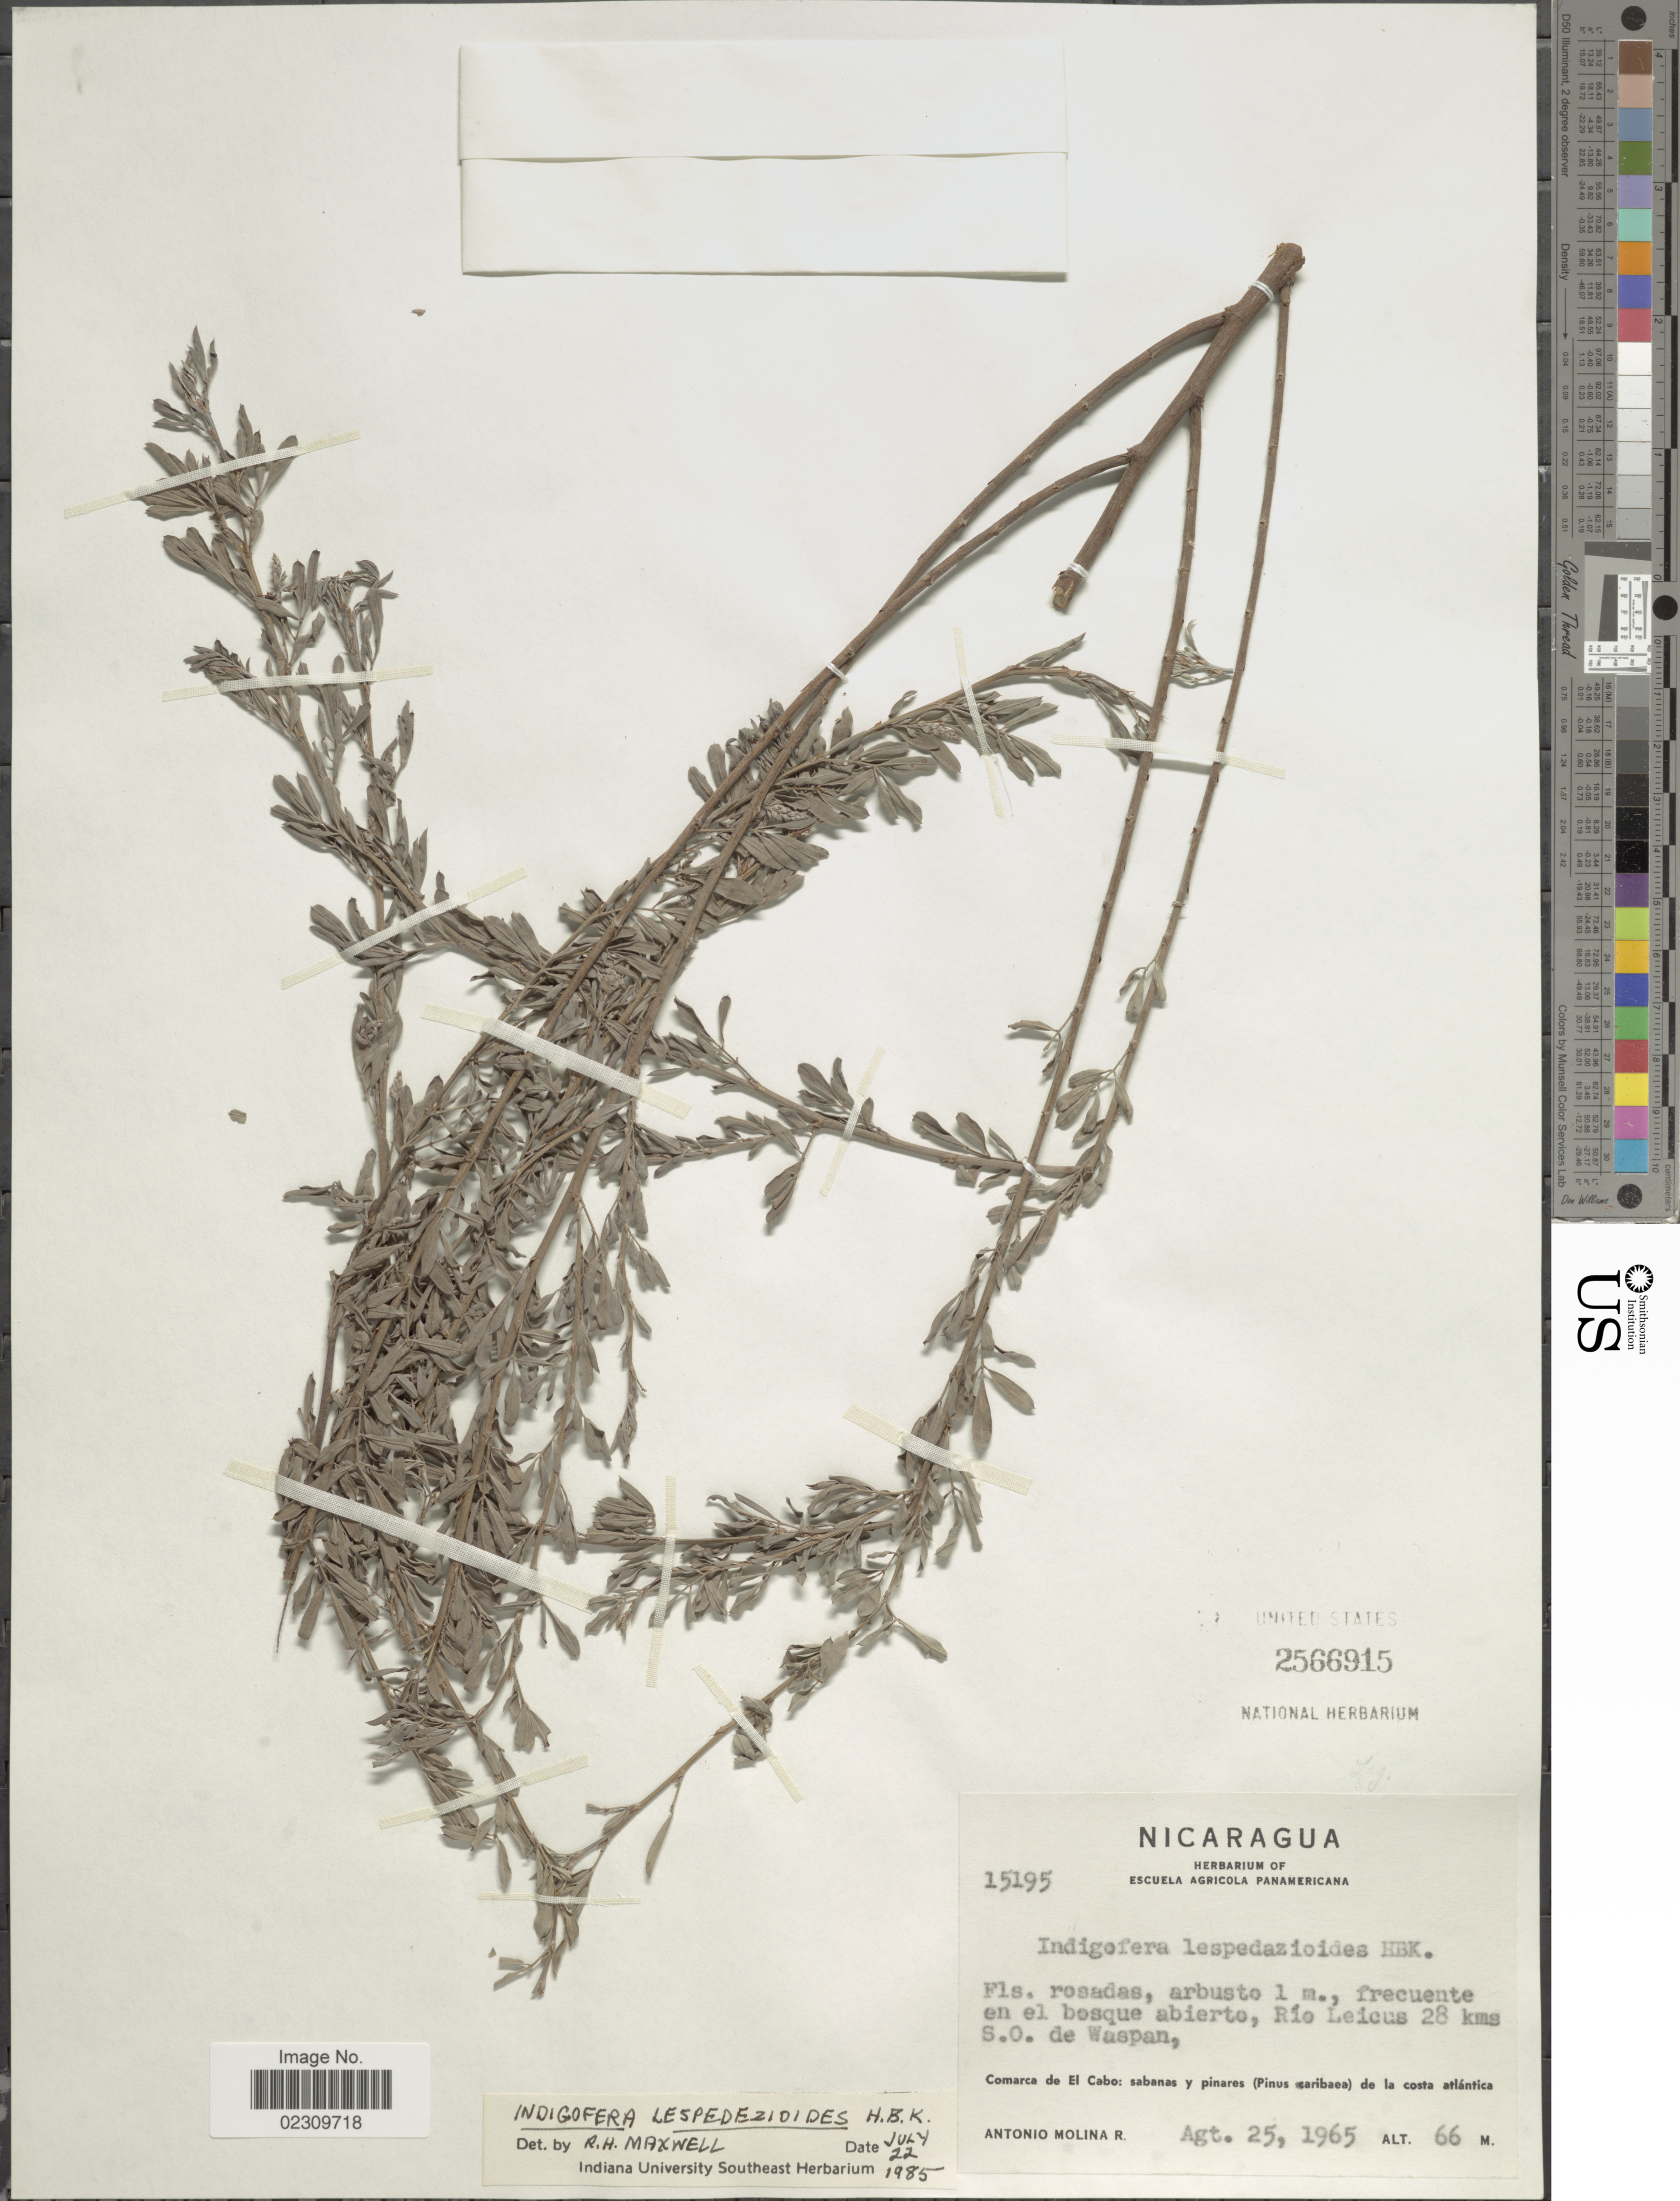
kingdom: Plantae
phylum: Tracheophyta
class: Magnoliopsida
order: Fabales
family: Fabaceae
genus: Indigofera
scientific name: Indigofera lespedezioides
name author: Kunth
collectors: A. Molina R.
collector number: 15195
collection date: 1965-08-25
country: Nicaragua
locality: Frecuente en el bosque abierto, Río Leicus 28 kms S.O. de Waspan, Comarco de El Cabo: sabanas y pinares de la costa atlántica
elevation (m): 66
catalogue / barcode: US 2566915